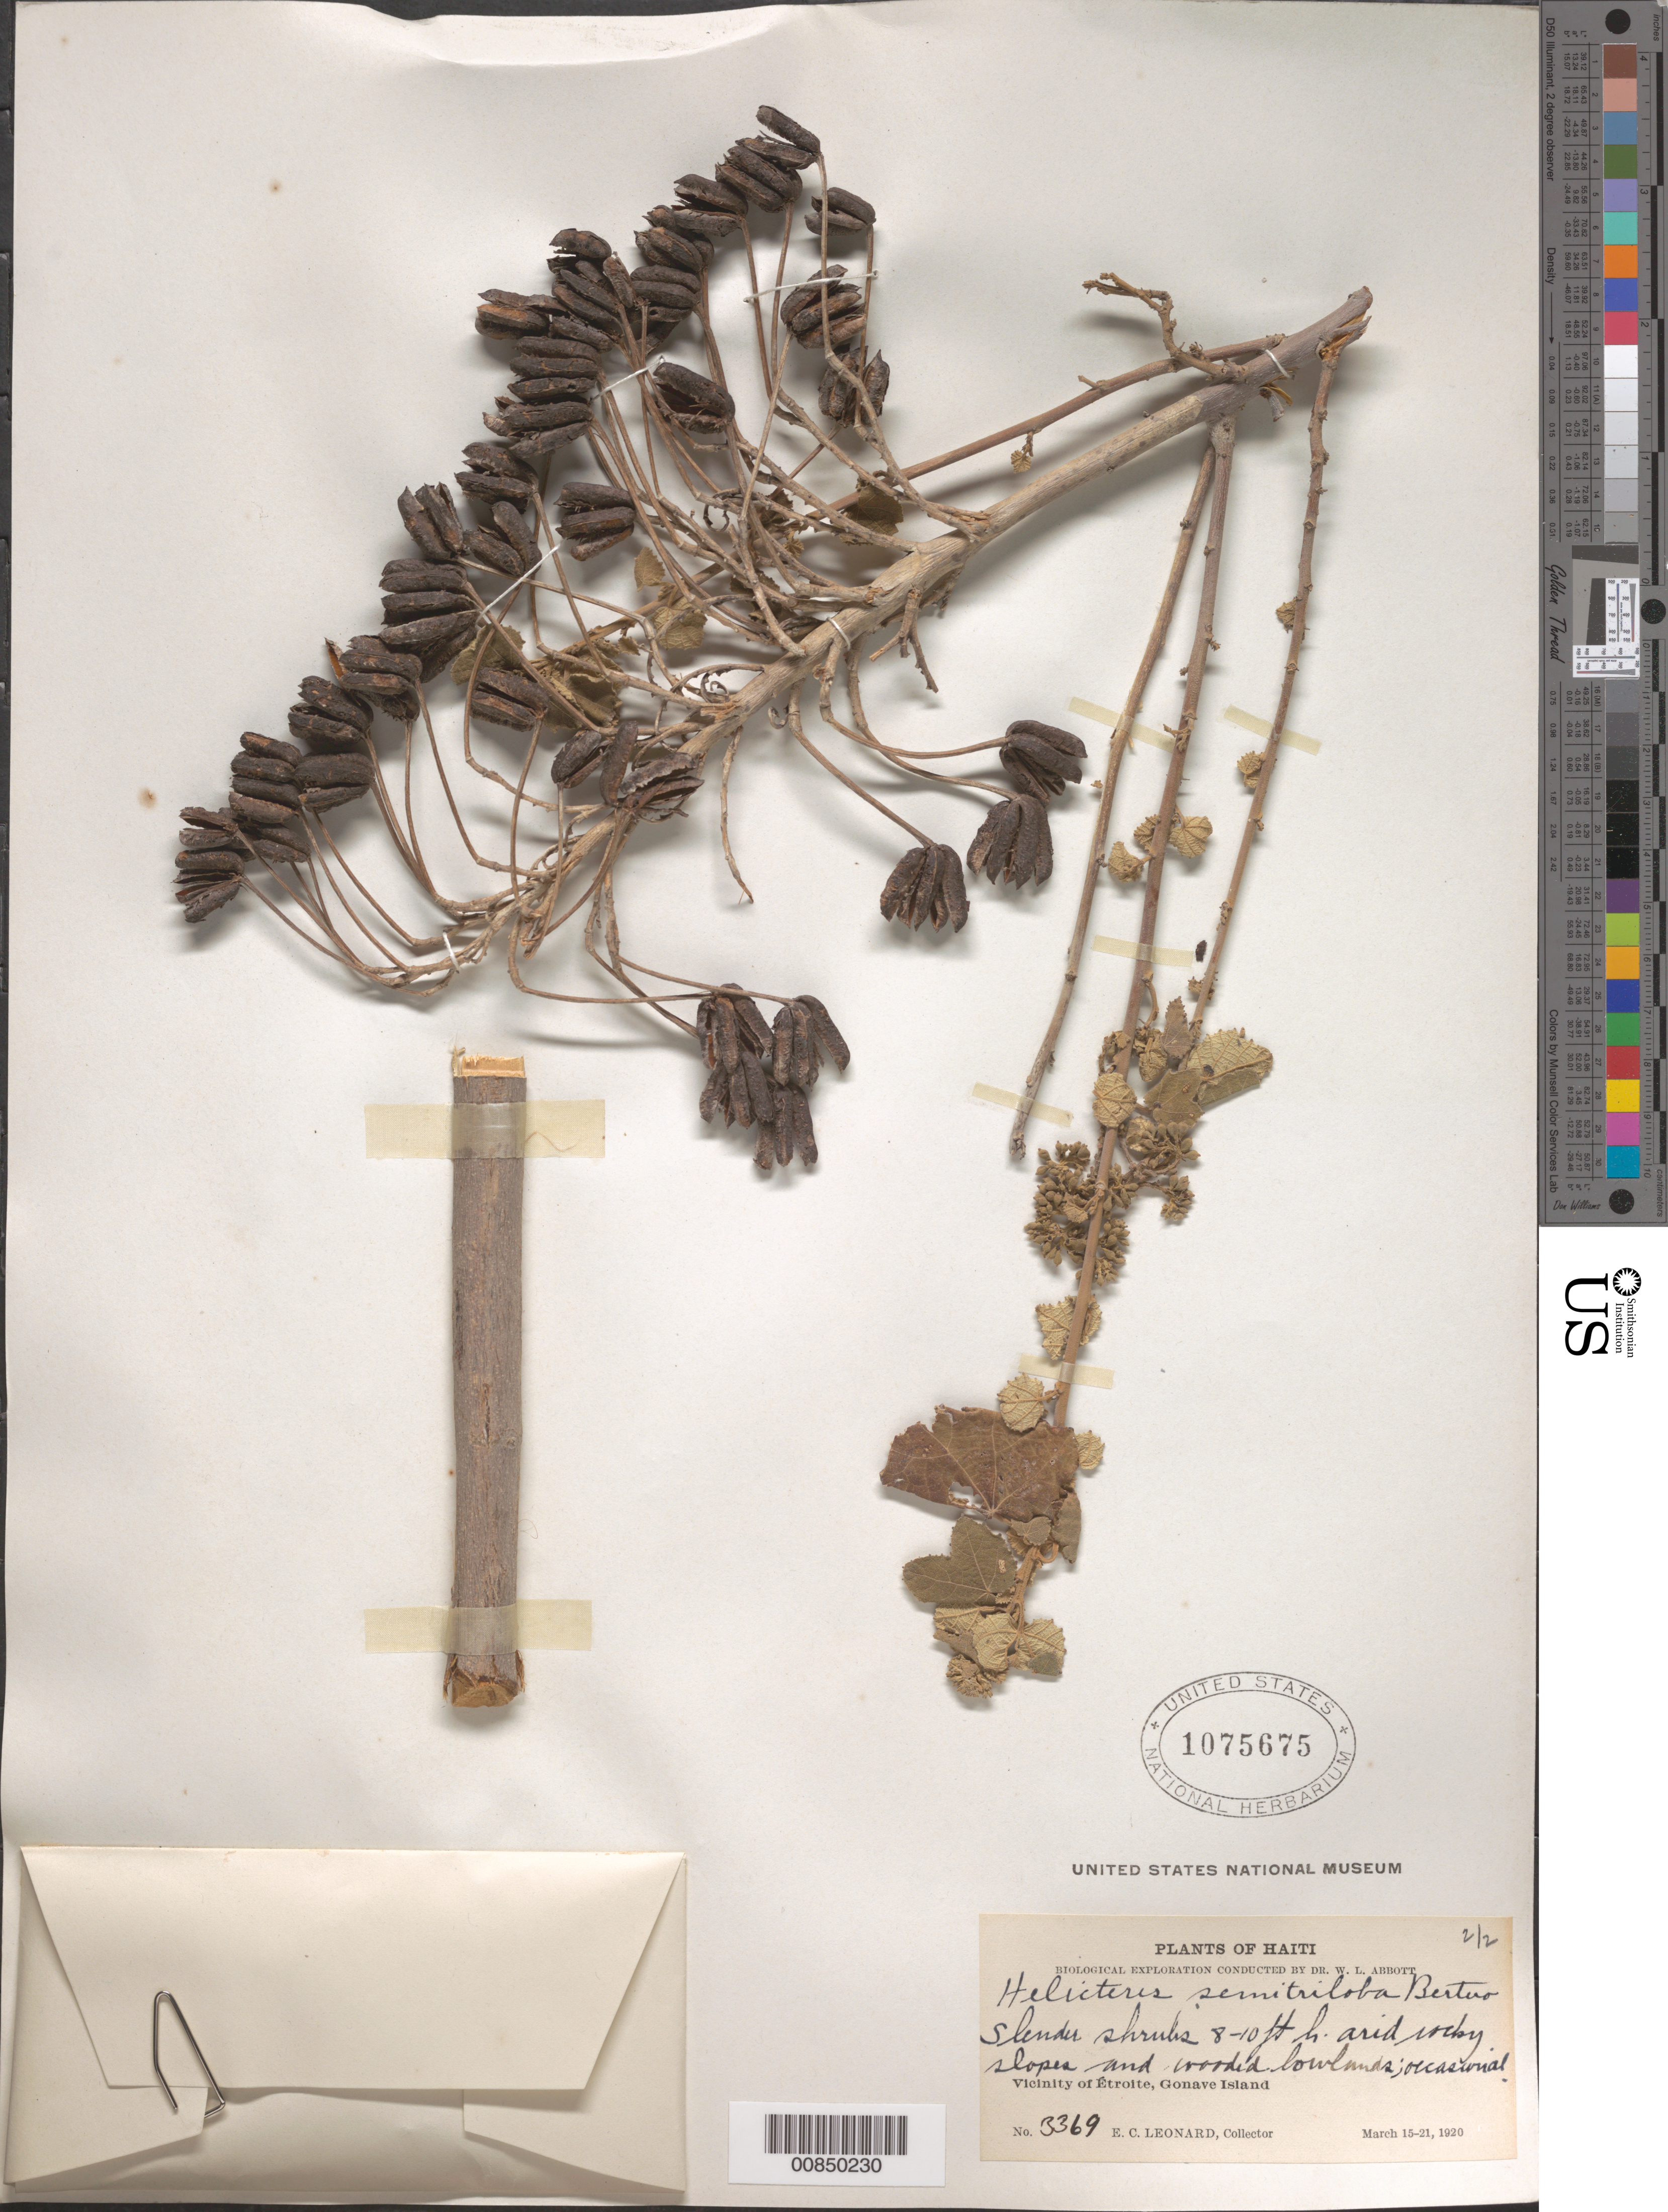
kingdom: Plantae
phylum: Tracheophyta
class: Magnoliopsida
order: Malvales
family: Malvaceae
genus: Helicteres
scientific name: Helicteres semitriloba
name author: Bertero ex DC.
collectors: E. C. Leonard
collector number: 3369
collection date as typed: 15 Mar 1920 to 21 Mar 1920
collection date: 1920-03-15/1920-03-21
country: Haiti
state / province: Ouest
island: Île de la Gonâve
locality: Vicinity of Étroite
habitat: Arid rocky slopes and wooded lowlands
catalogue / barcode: US 1075675